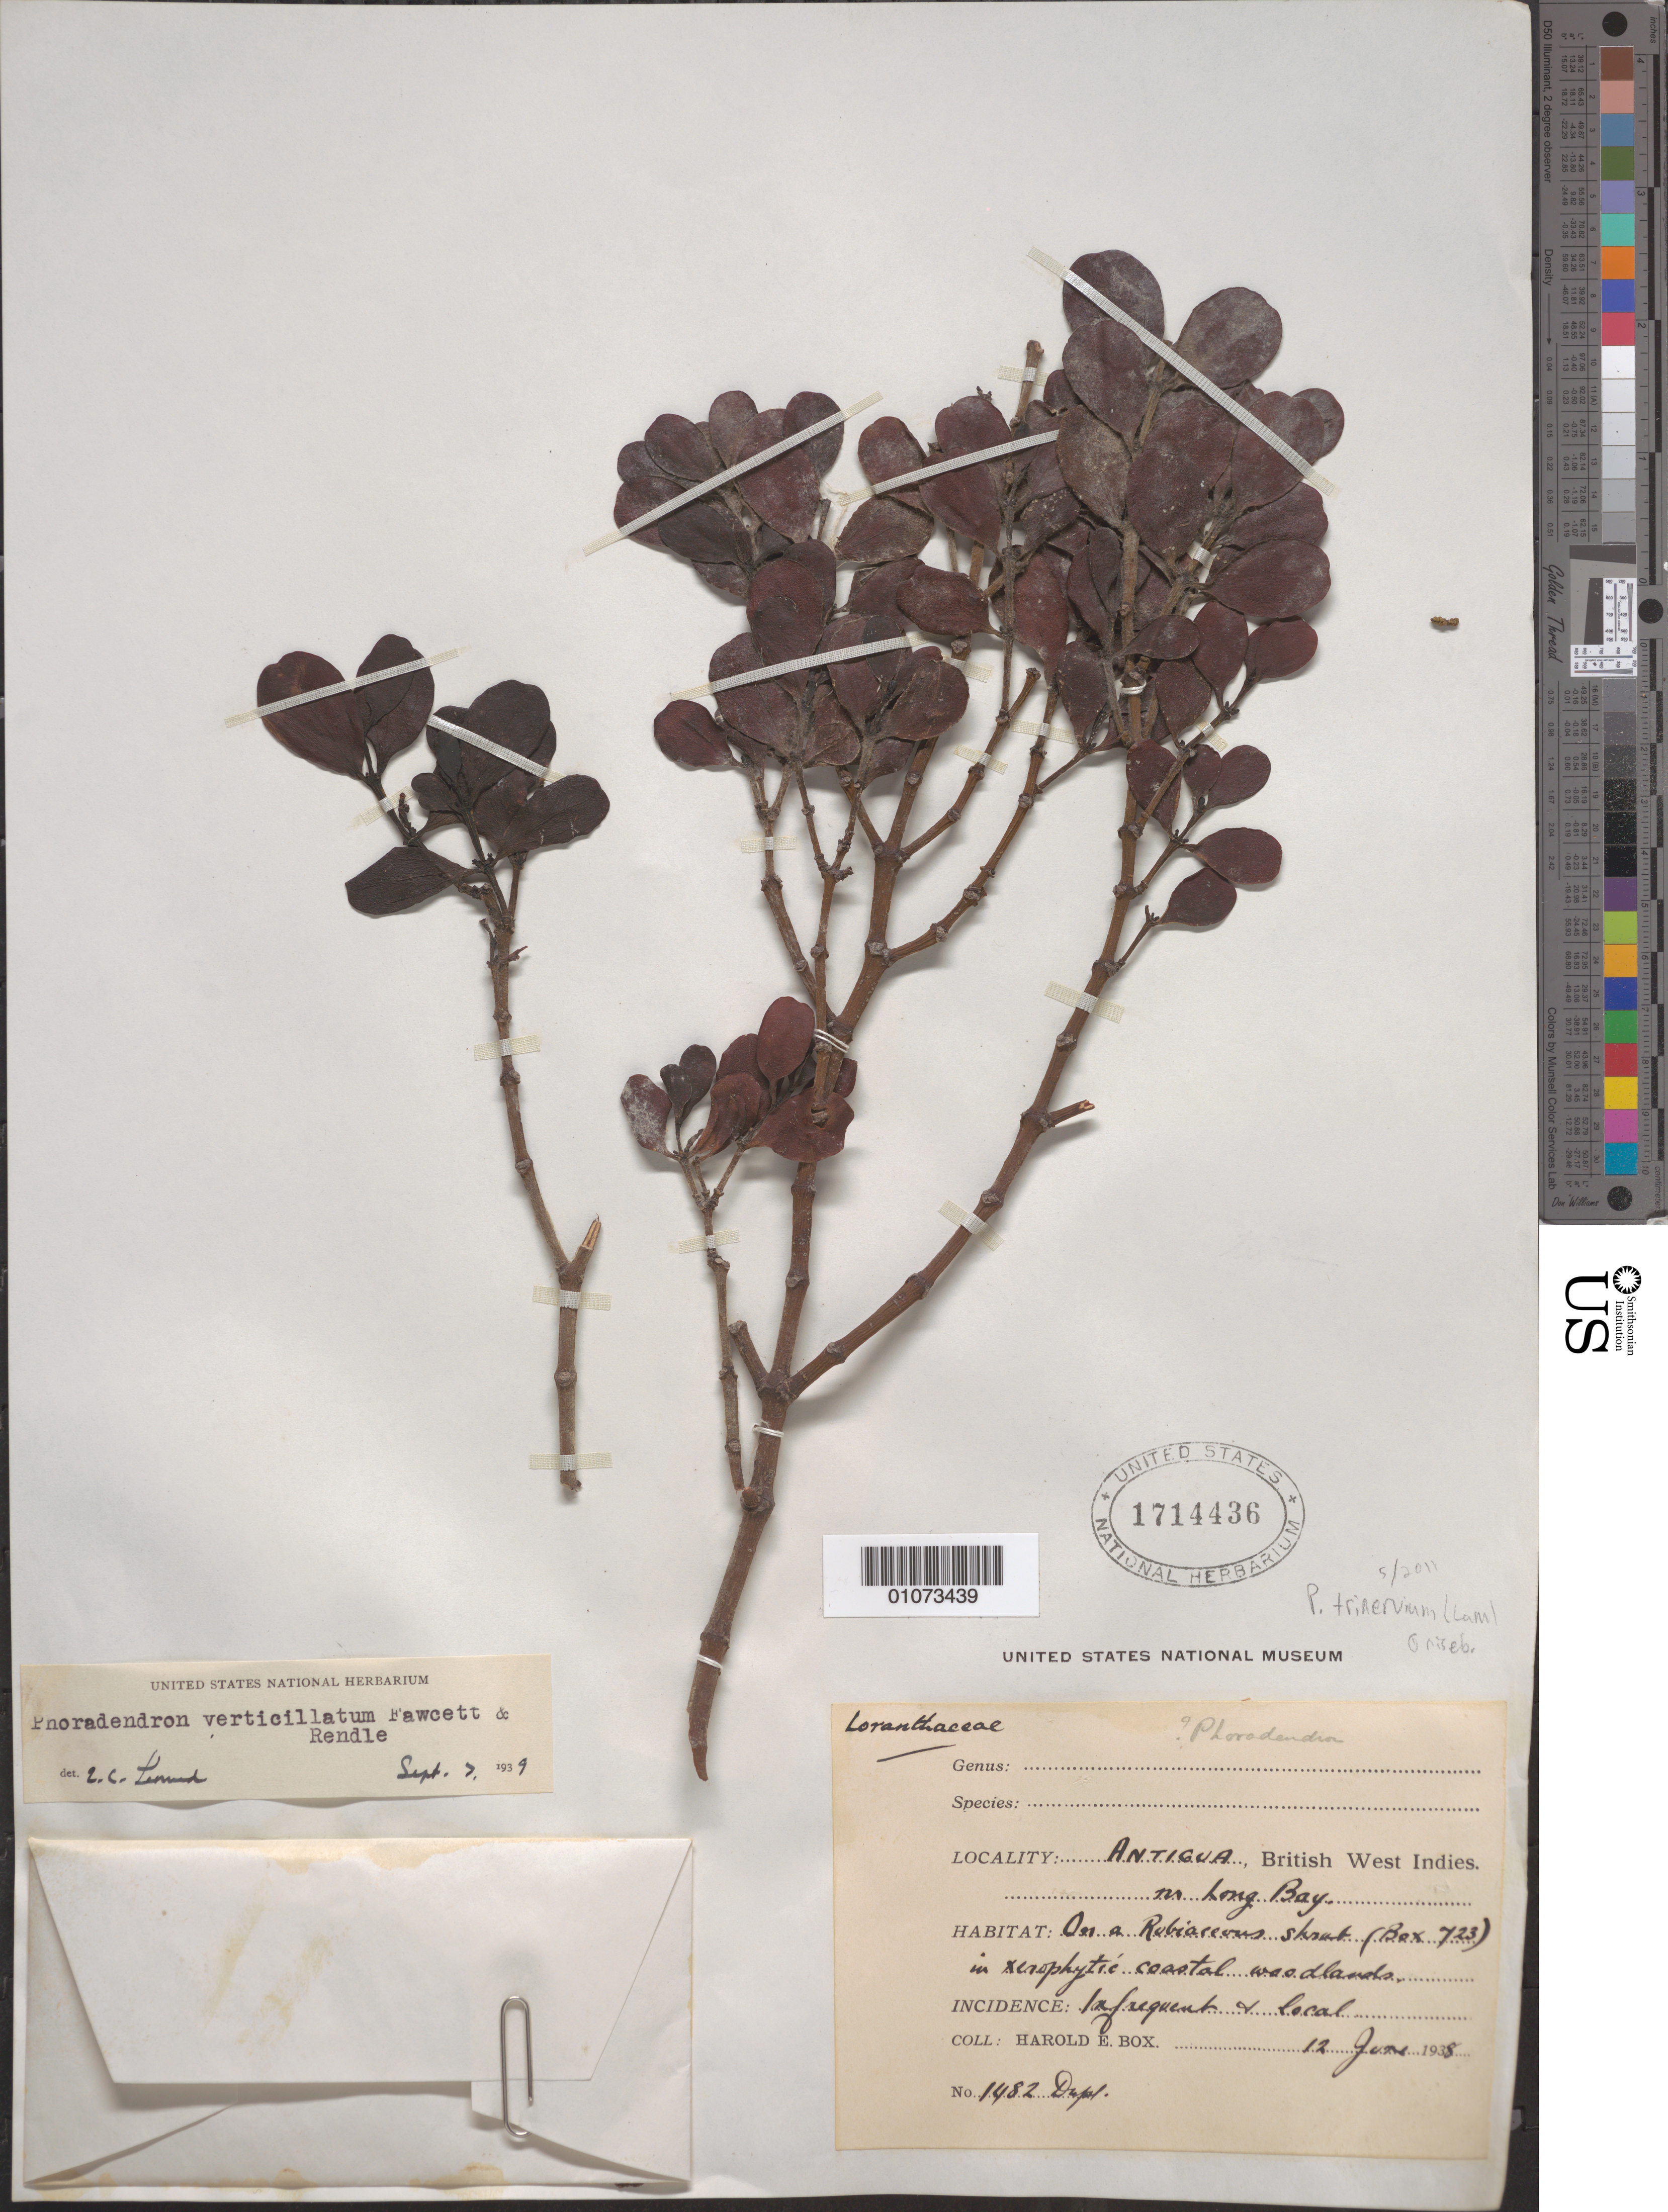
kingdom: Plantae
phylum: Tracheophyta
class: Magnoliopsida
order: Santalales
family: Viscaceae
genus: Phoradendron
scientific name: Phoradendron trinervium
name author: (Lam.) Griseb.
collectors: H. E. Box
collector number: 1482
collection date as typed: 12 Jun 1938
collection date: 1938-06-12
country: Antigua and Barbuda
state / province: Saint John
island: Antigua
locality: Long bay.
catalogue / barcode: US 1714436